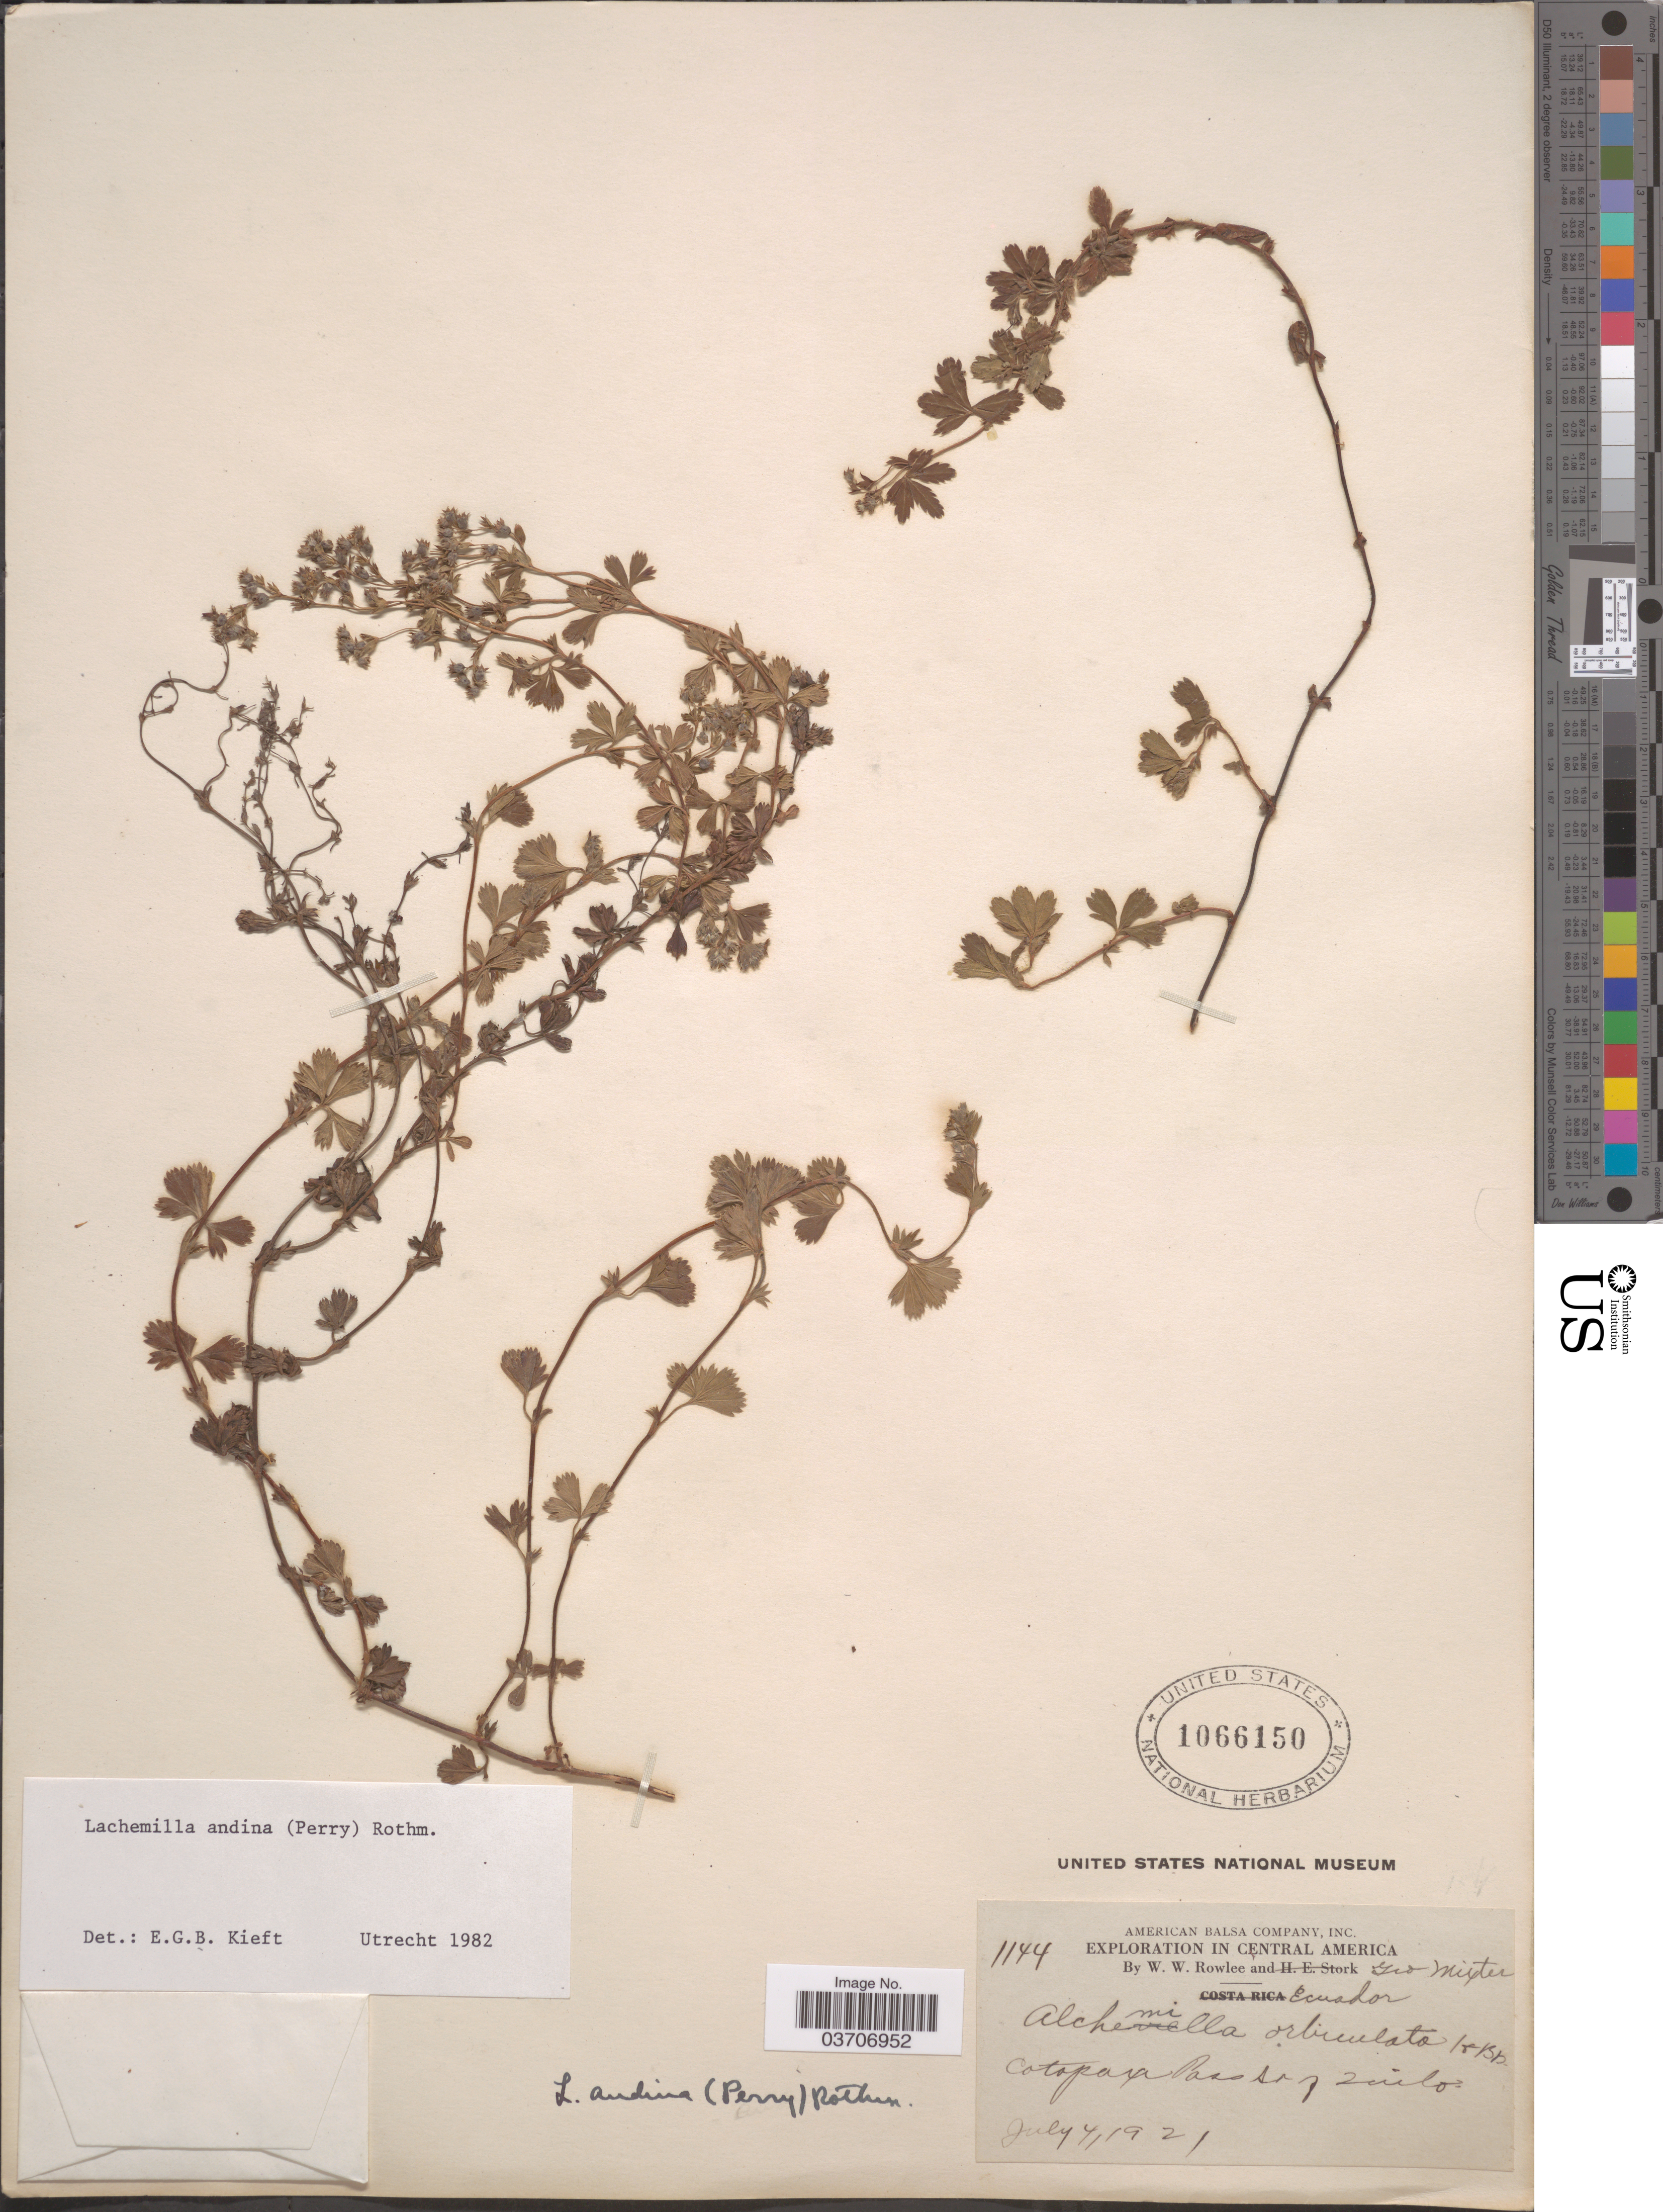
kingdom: Plantae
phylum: Tracheophyta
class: Magnoliopsida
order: Rosales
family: Rosaceae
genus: Lachemilla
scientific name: Lachemilla andina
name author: (L.M. Perry) Rothm.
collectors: W. W. Rowlee & G. Mixter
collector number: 1144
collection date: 1921-07-04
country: Ecuador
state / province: Cotopaxi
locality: Cotopaxi Pass se of Quito.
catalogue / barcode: US 1066150